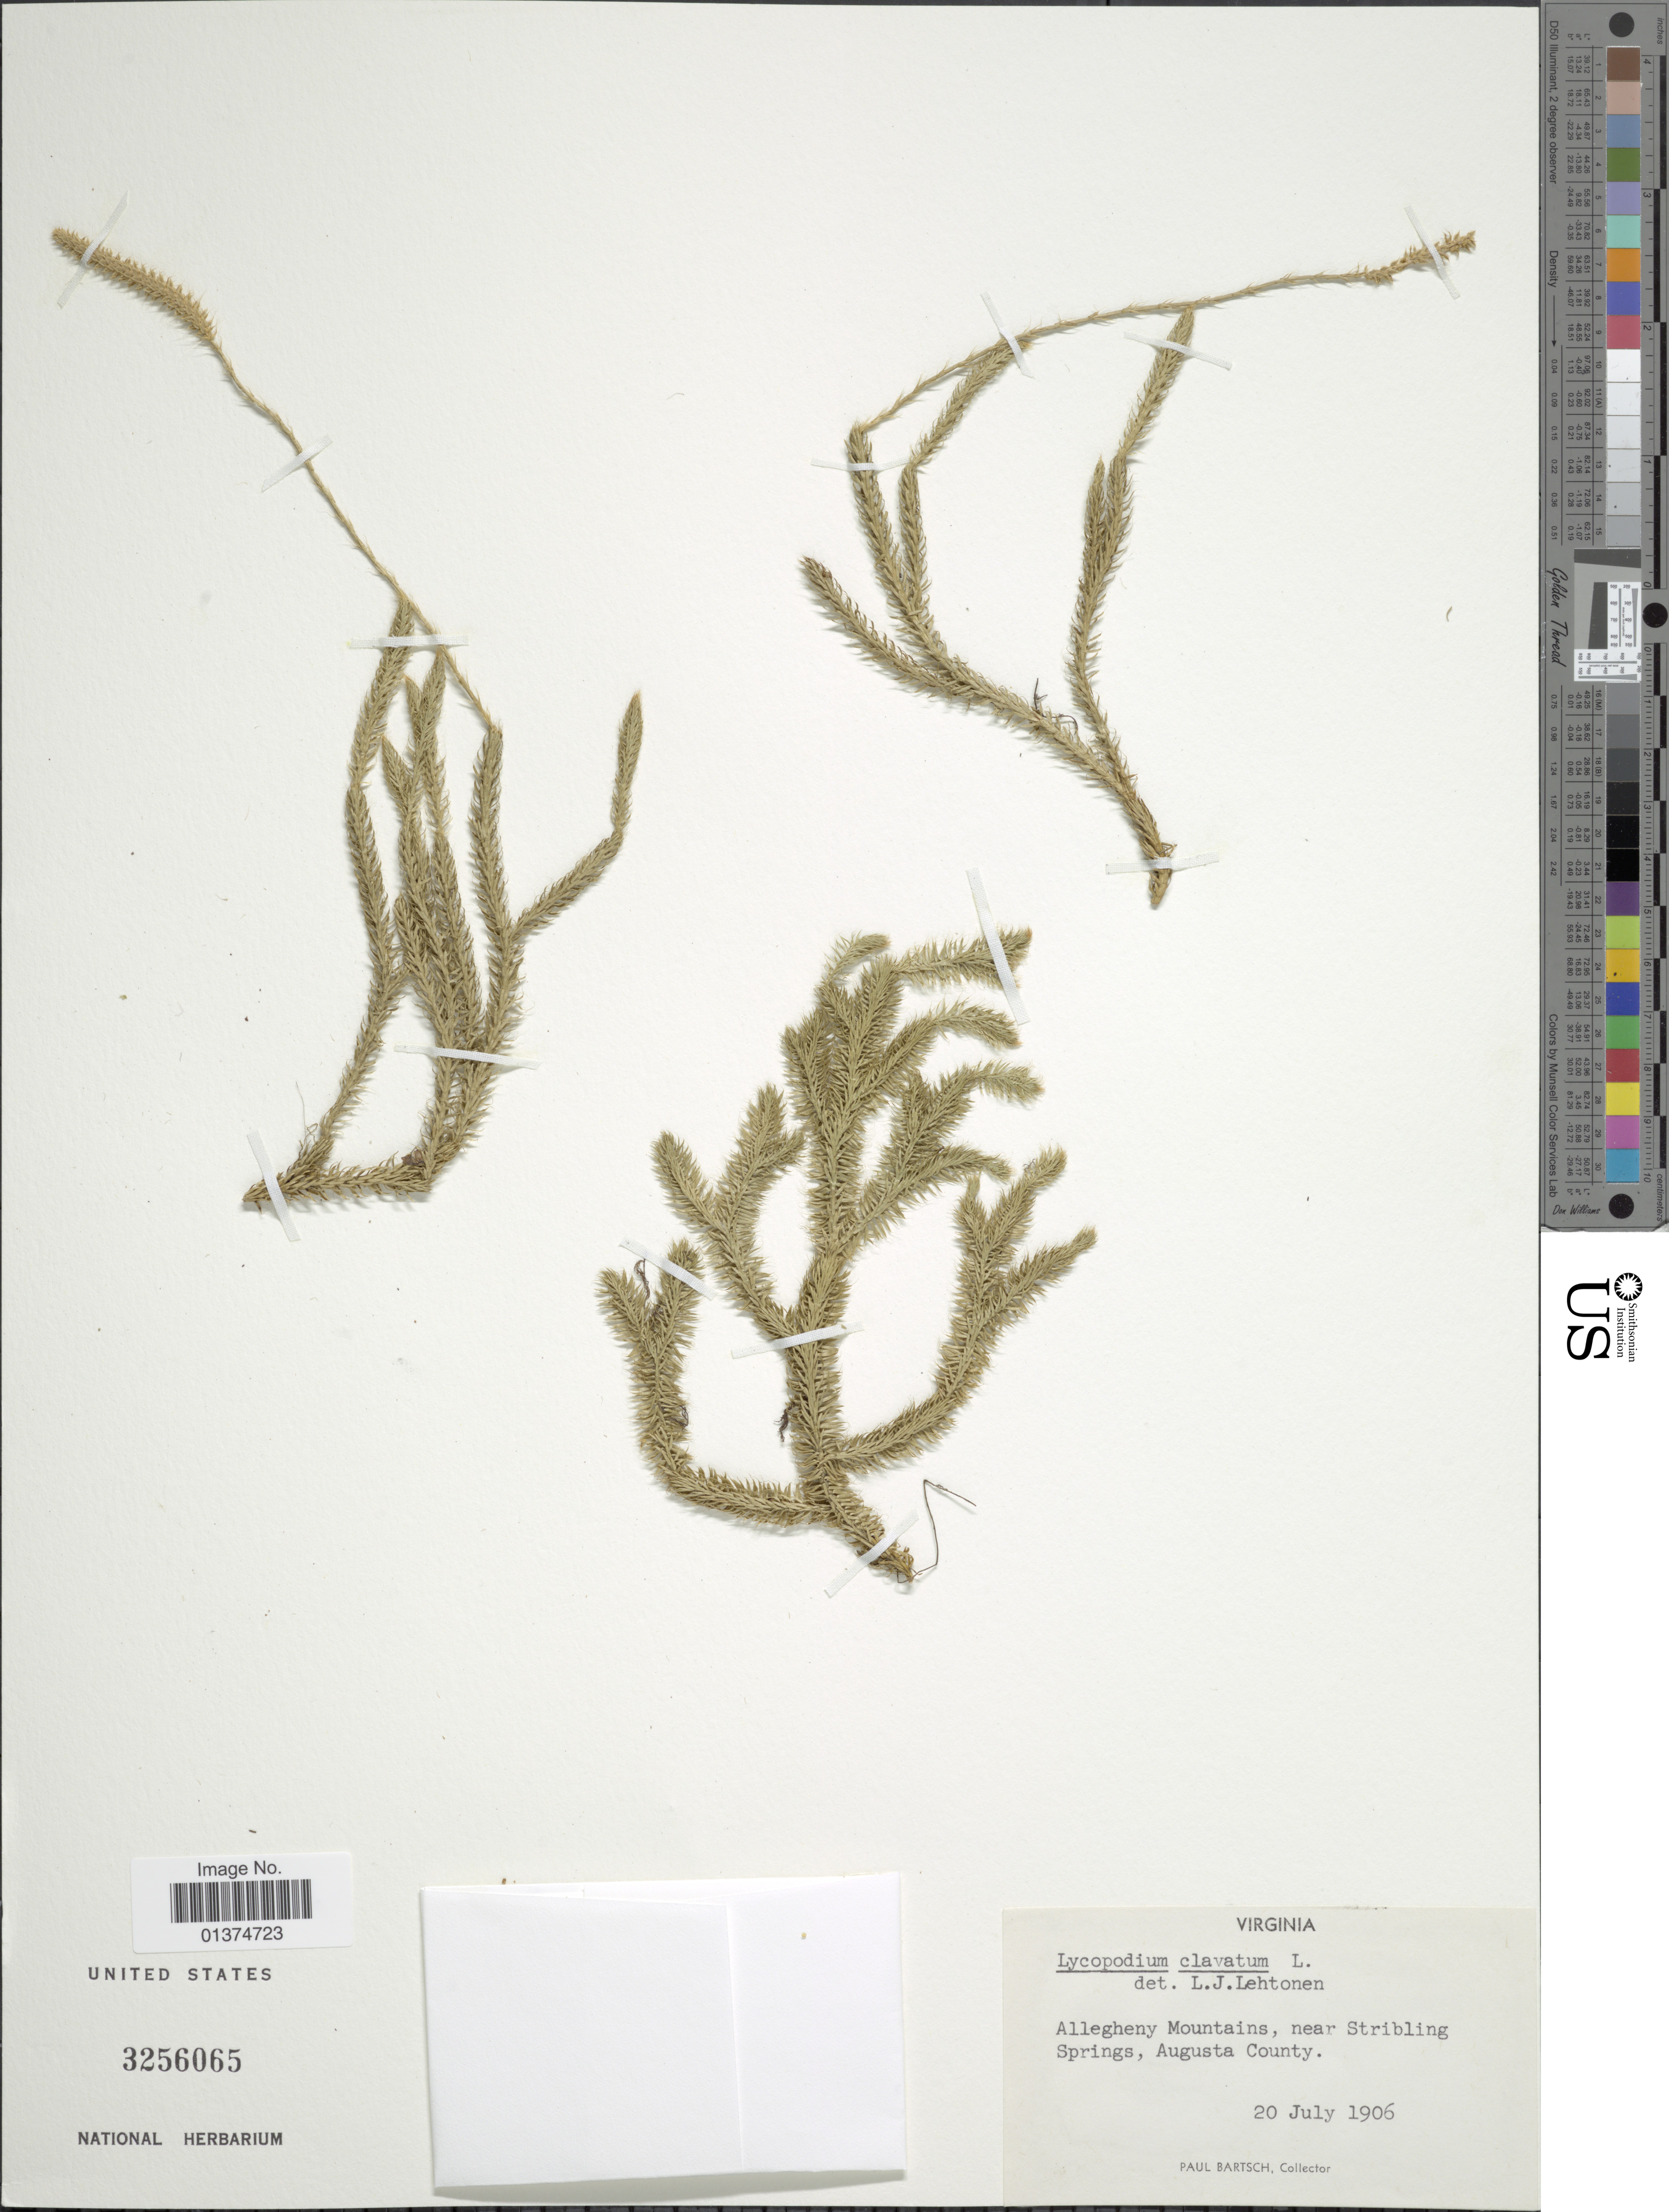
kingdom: Plantae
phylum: Tracheophyta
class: Lycopodiopsida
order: Lycopodiales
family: Lycopodiaceae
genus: Lycopodium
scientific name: Lycopodium clavatum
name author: L.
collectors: P. Bartsch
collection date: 1906-07-20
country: United States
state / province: Virginia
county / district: Augusta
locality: Allegheny Mountaons, near Stribling Springs, Augusta County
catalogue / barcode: US 3256065